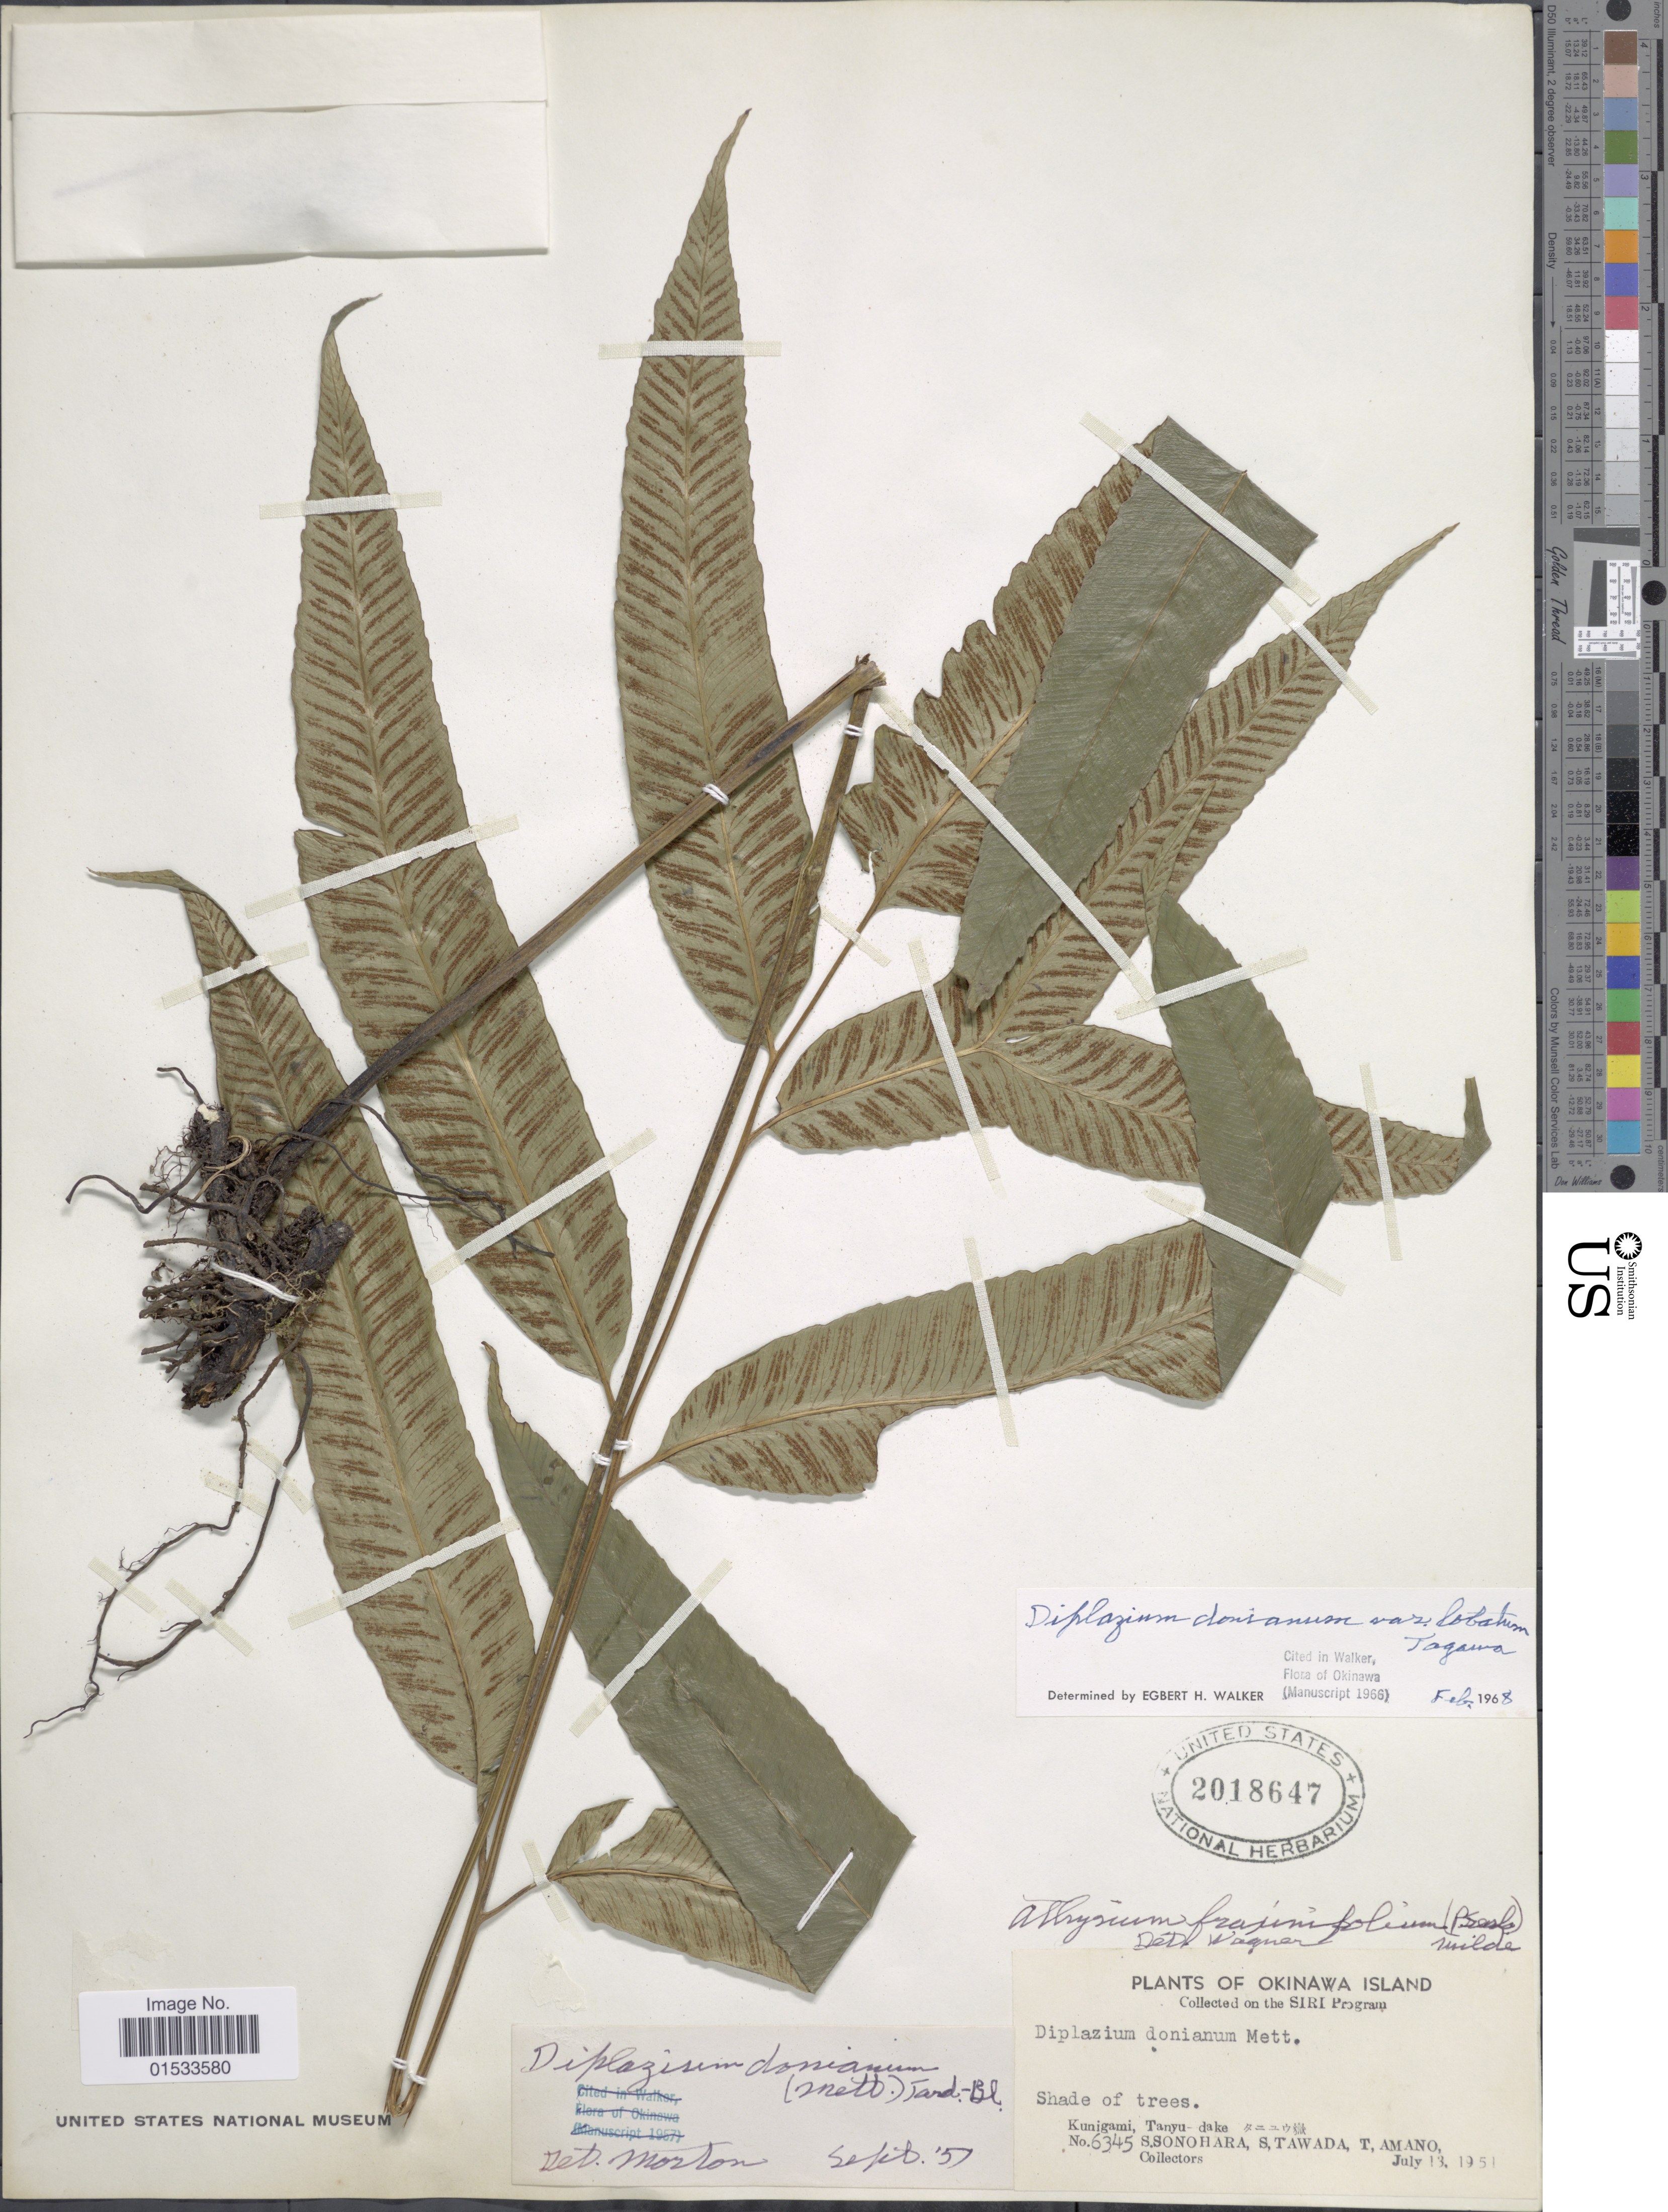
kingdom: Plantae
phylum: Tracheophyta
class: Polypodiopsida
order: Polypodiales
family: Athyriaceae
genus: Diplazium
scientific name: Diplazium donianum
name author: (Mett.) Tardieu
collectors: S. Sonohara, S. Tawada & T. Amano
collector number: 6345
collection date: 1951-07-13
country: Japan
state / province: Okinawa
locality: Okinawa Island, Kunigami, Tanyu- dake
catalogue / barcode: US 2018647